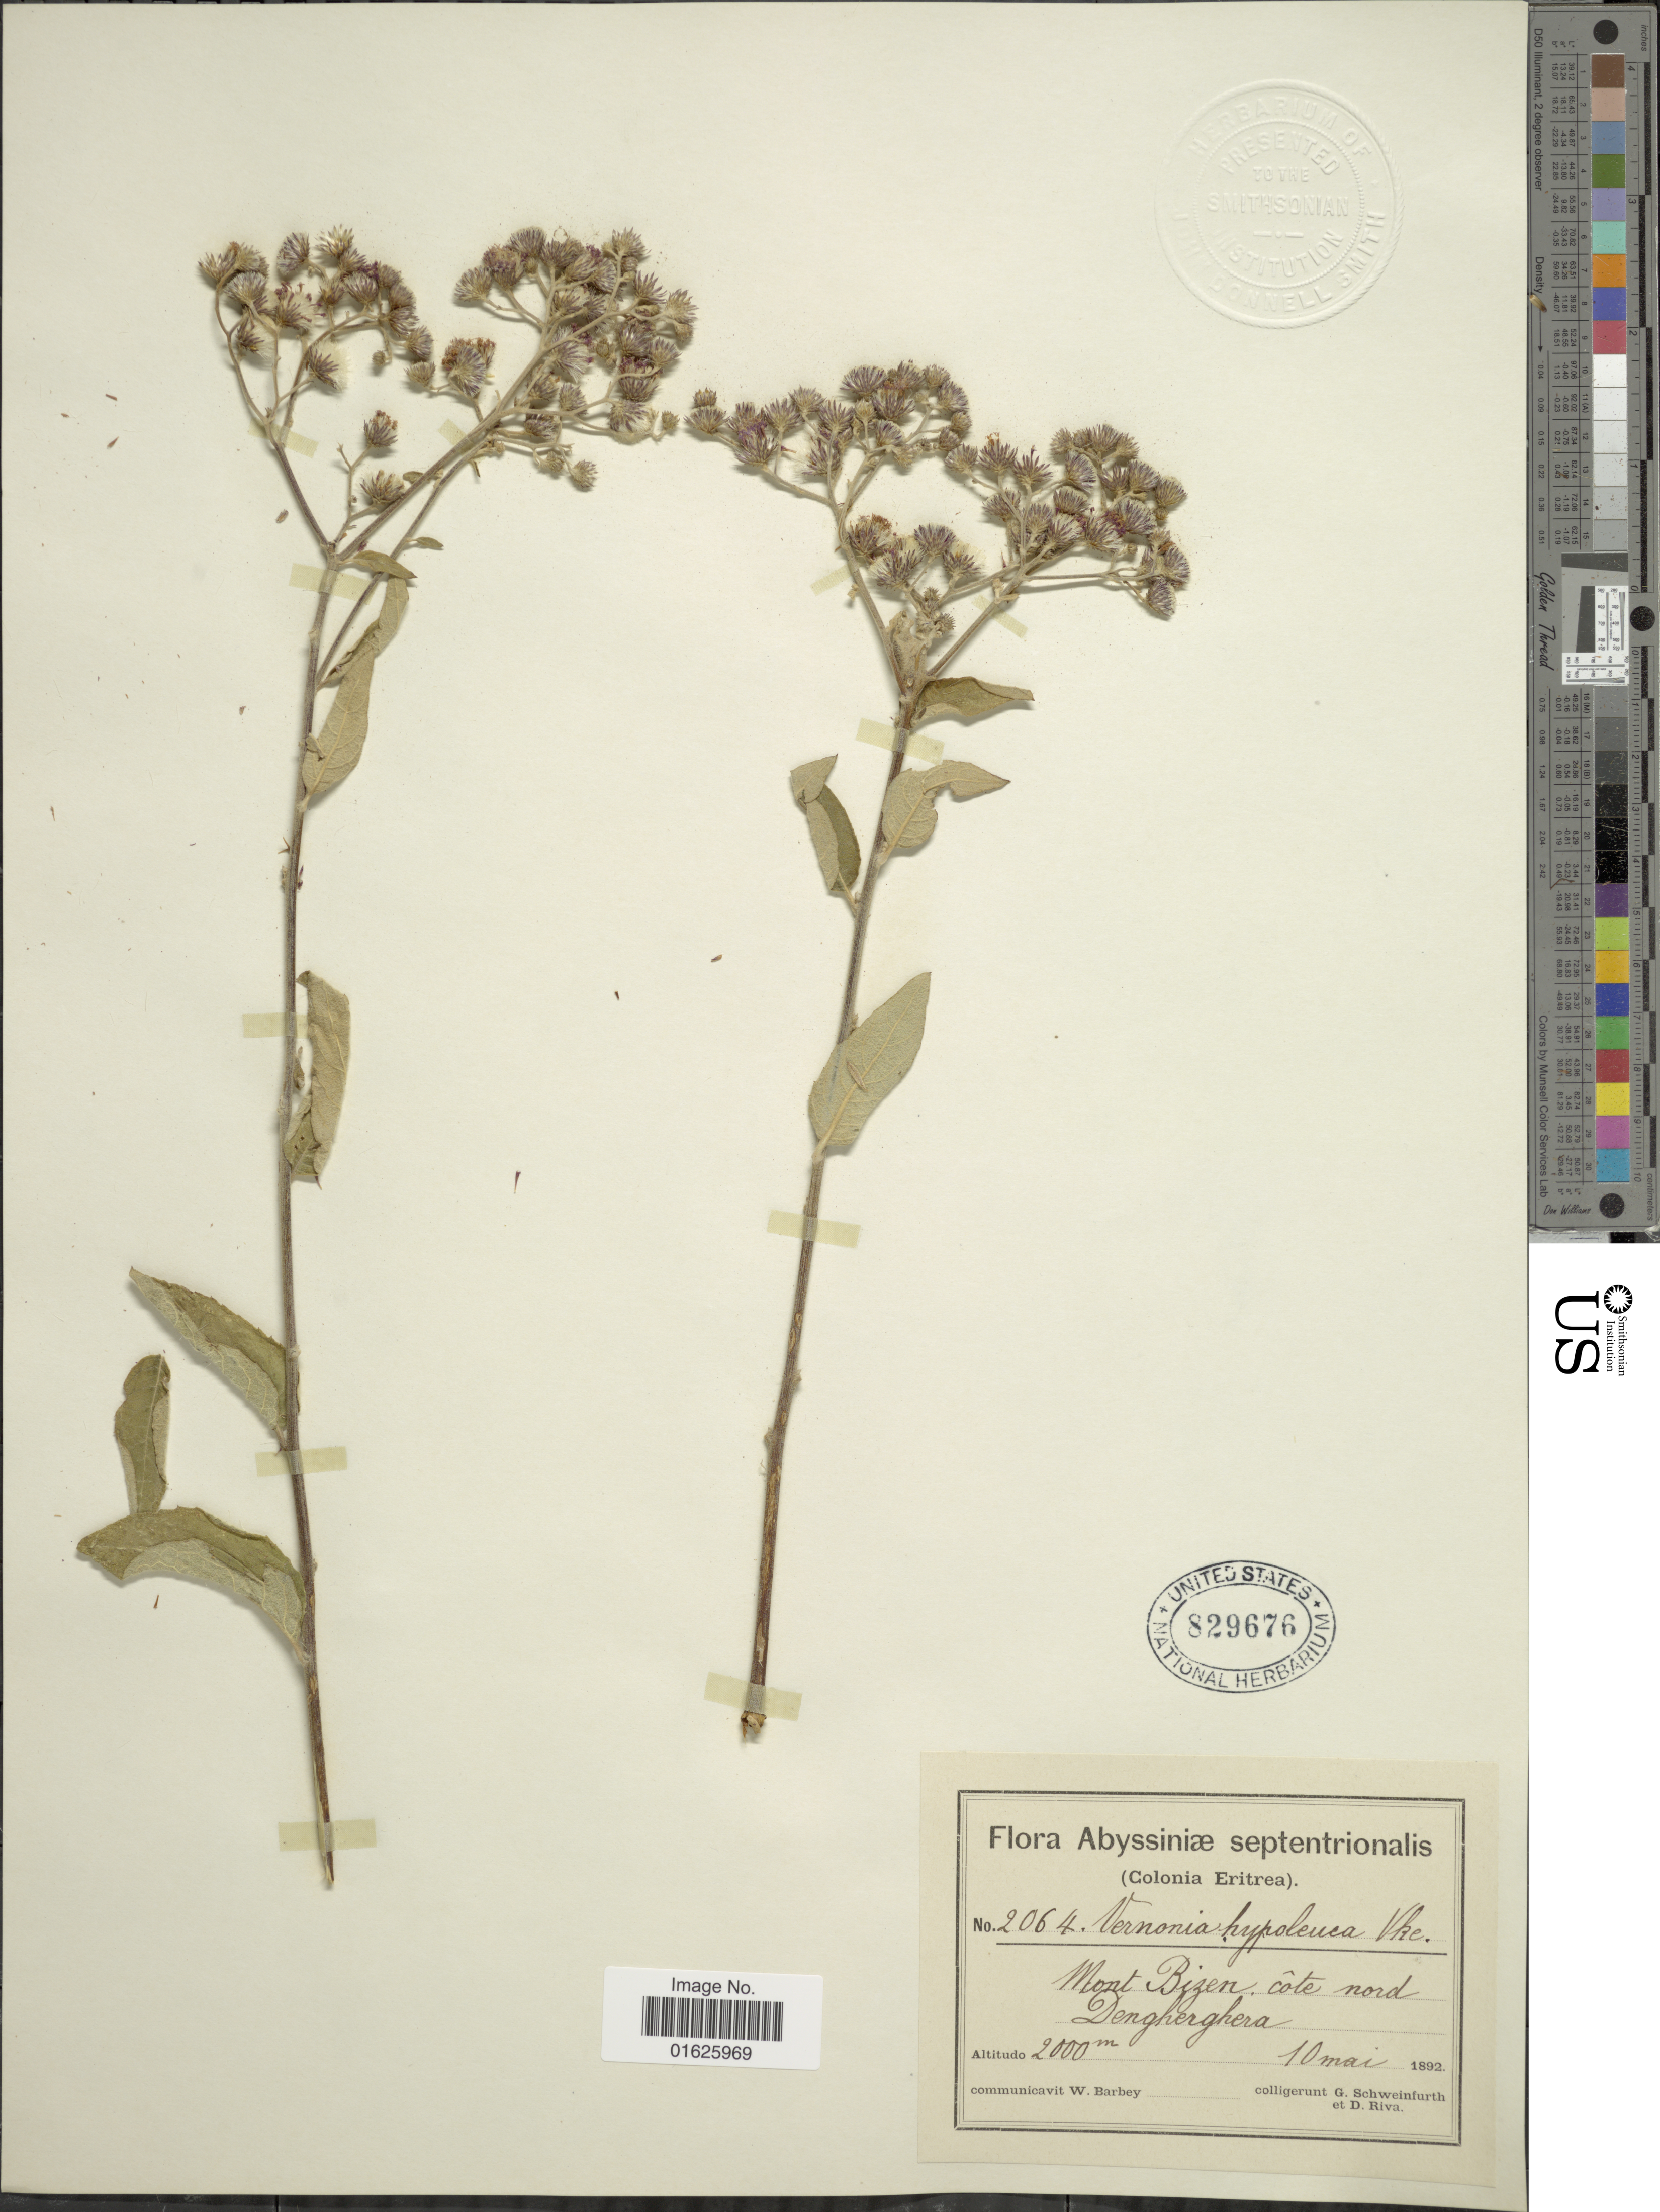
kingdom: Plantae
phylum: Tracheophyta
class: Magnoliopsida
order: Asterales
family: Asteraceae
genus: Vernonia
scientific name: Vernonia hypoleuca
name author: Vatke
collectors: G. A. Schweinfurth (herbarium) & D. Riva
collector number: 2064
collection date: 1892-05-10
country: Eritrea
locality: Abyssiniæ septentrionalis, Mont Bizen, côte nord Dengherghera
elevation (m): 2000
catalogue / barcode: US 829676